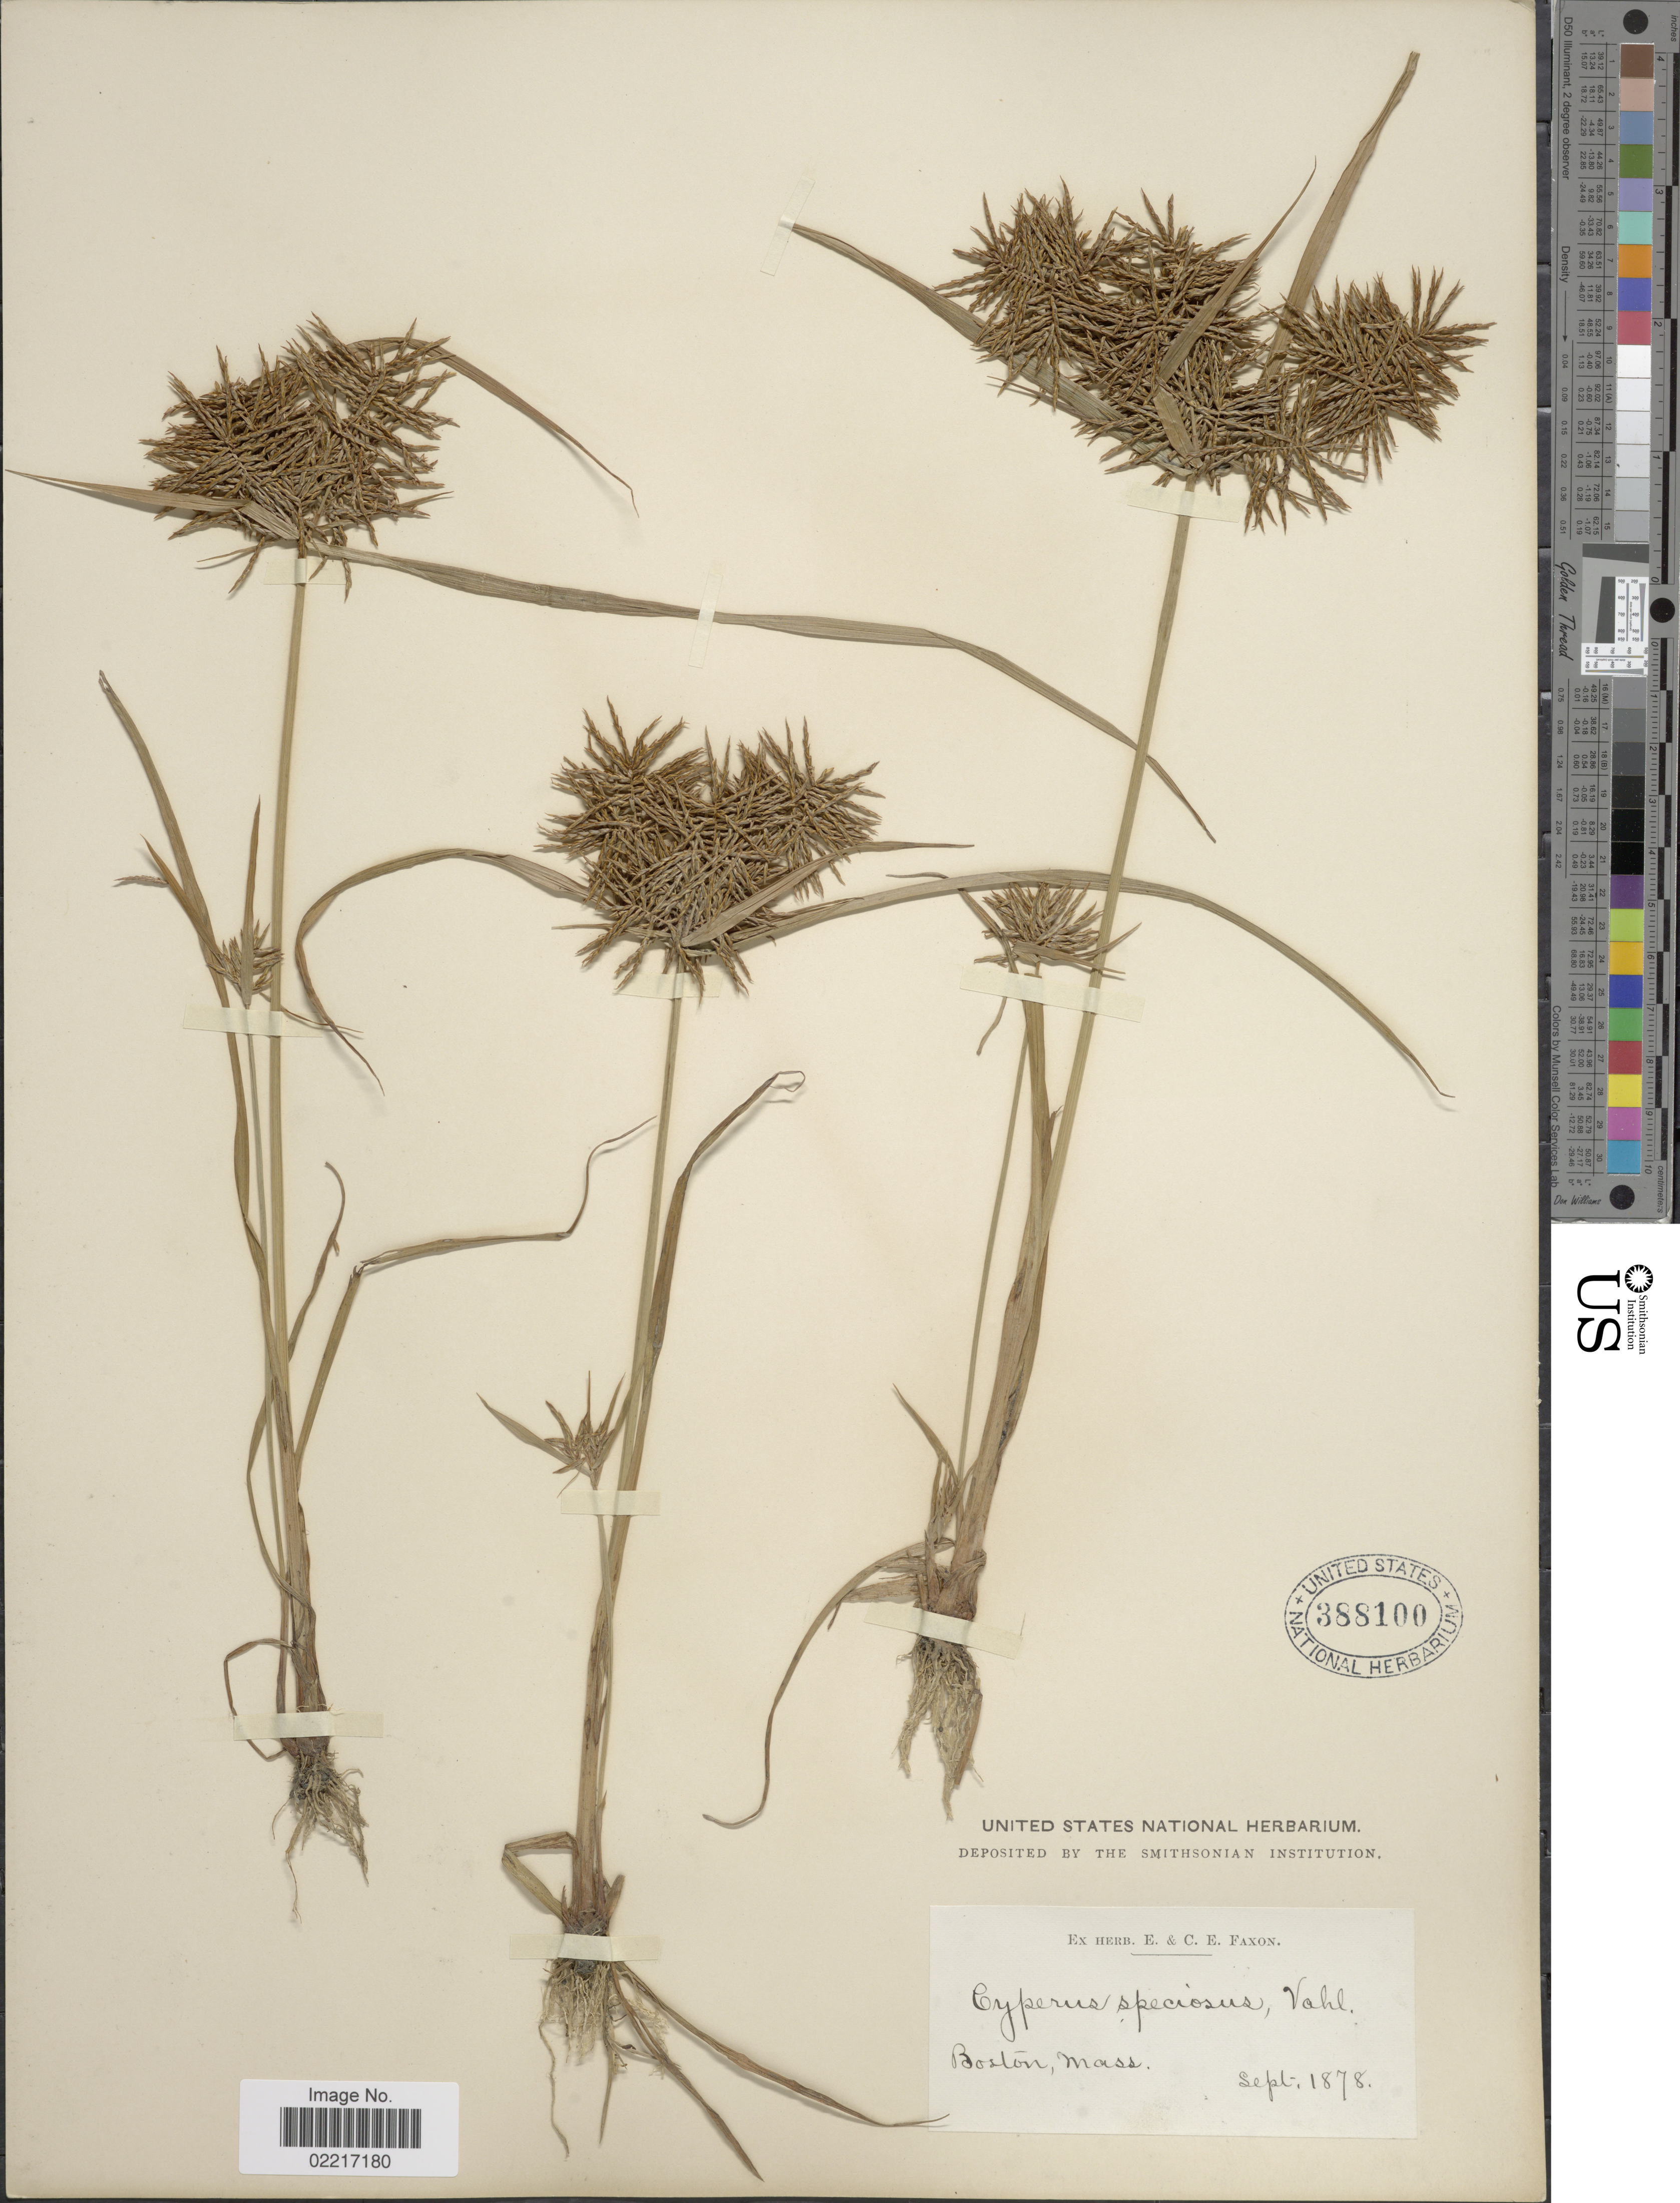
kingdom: Plantae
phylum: Tracheophyta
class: Liliopsida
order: Poales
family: Cyperaceae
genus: Cyperus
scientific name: Cyperus odoratus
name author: L.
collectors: E. Faxon & C. Faxon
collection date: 1878-09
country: United States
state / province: Massachusetts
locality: Boston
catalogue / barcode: US 388100